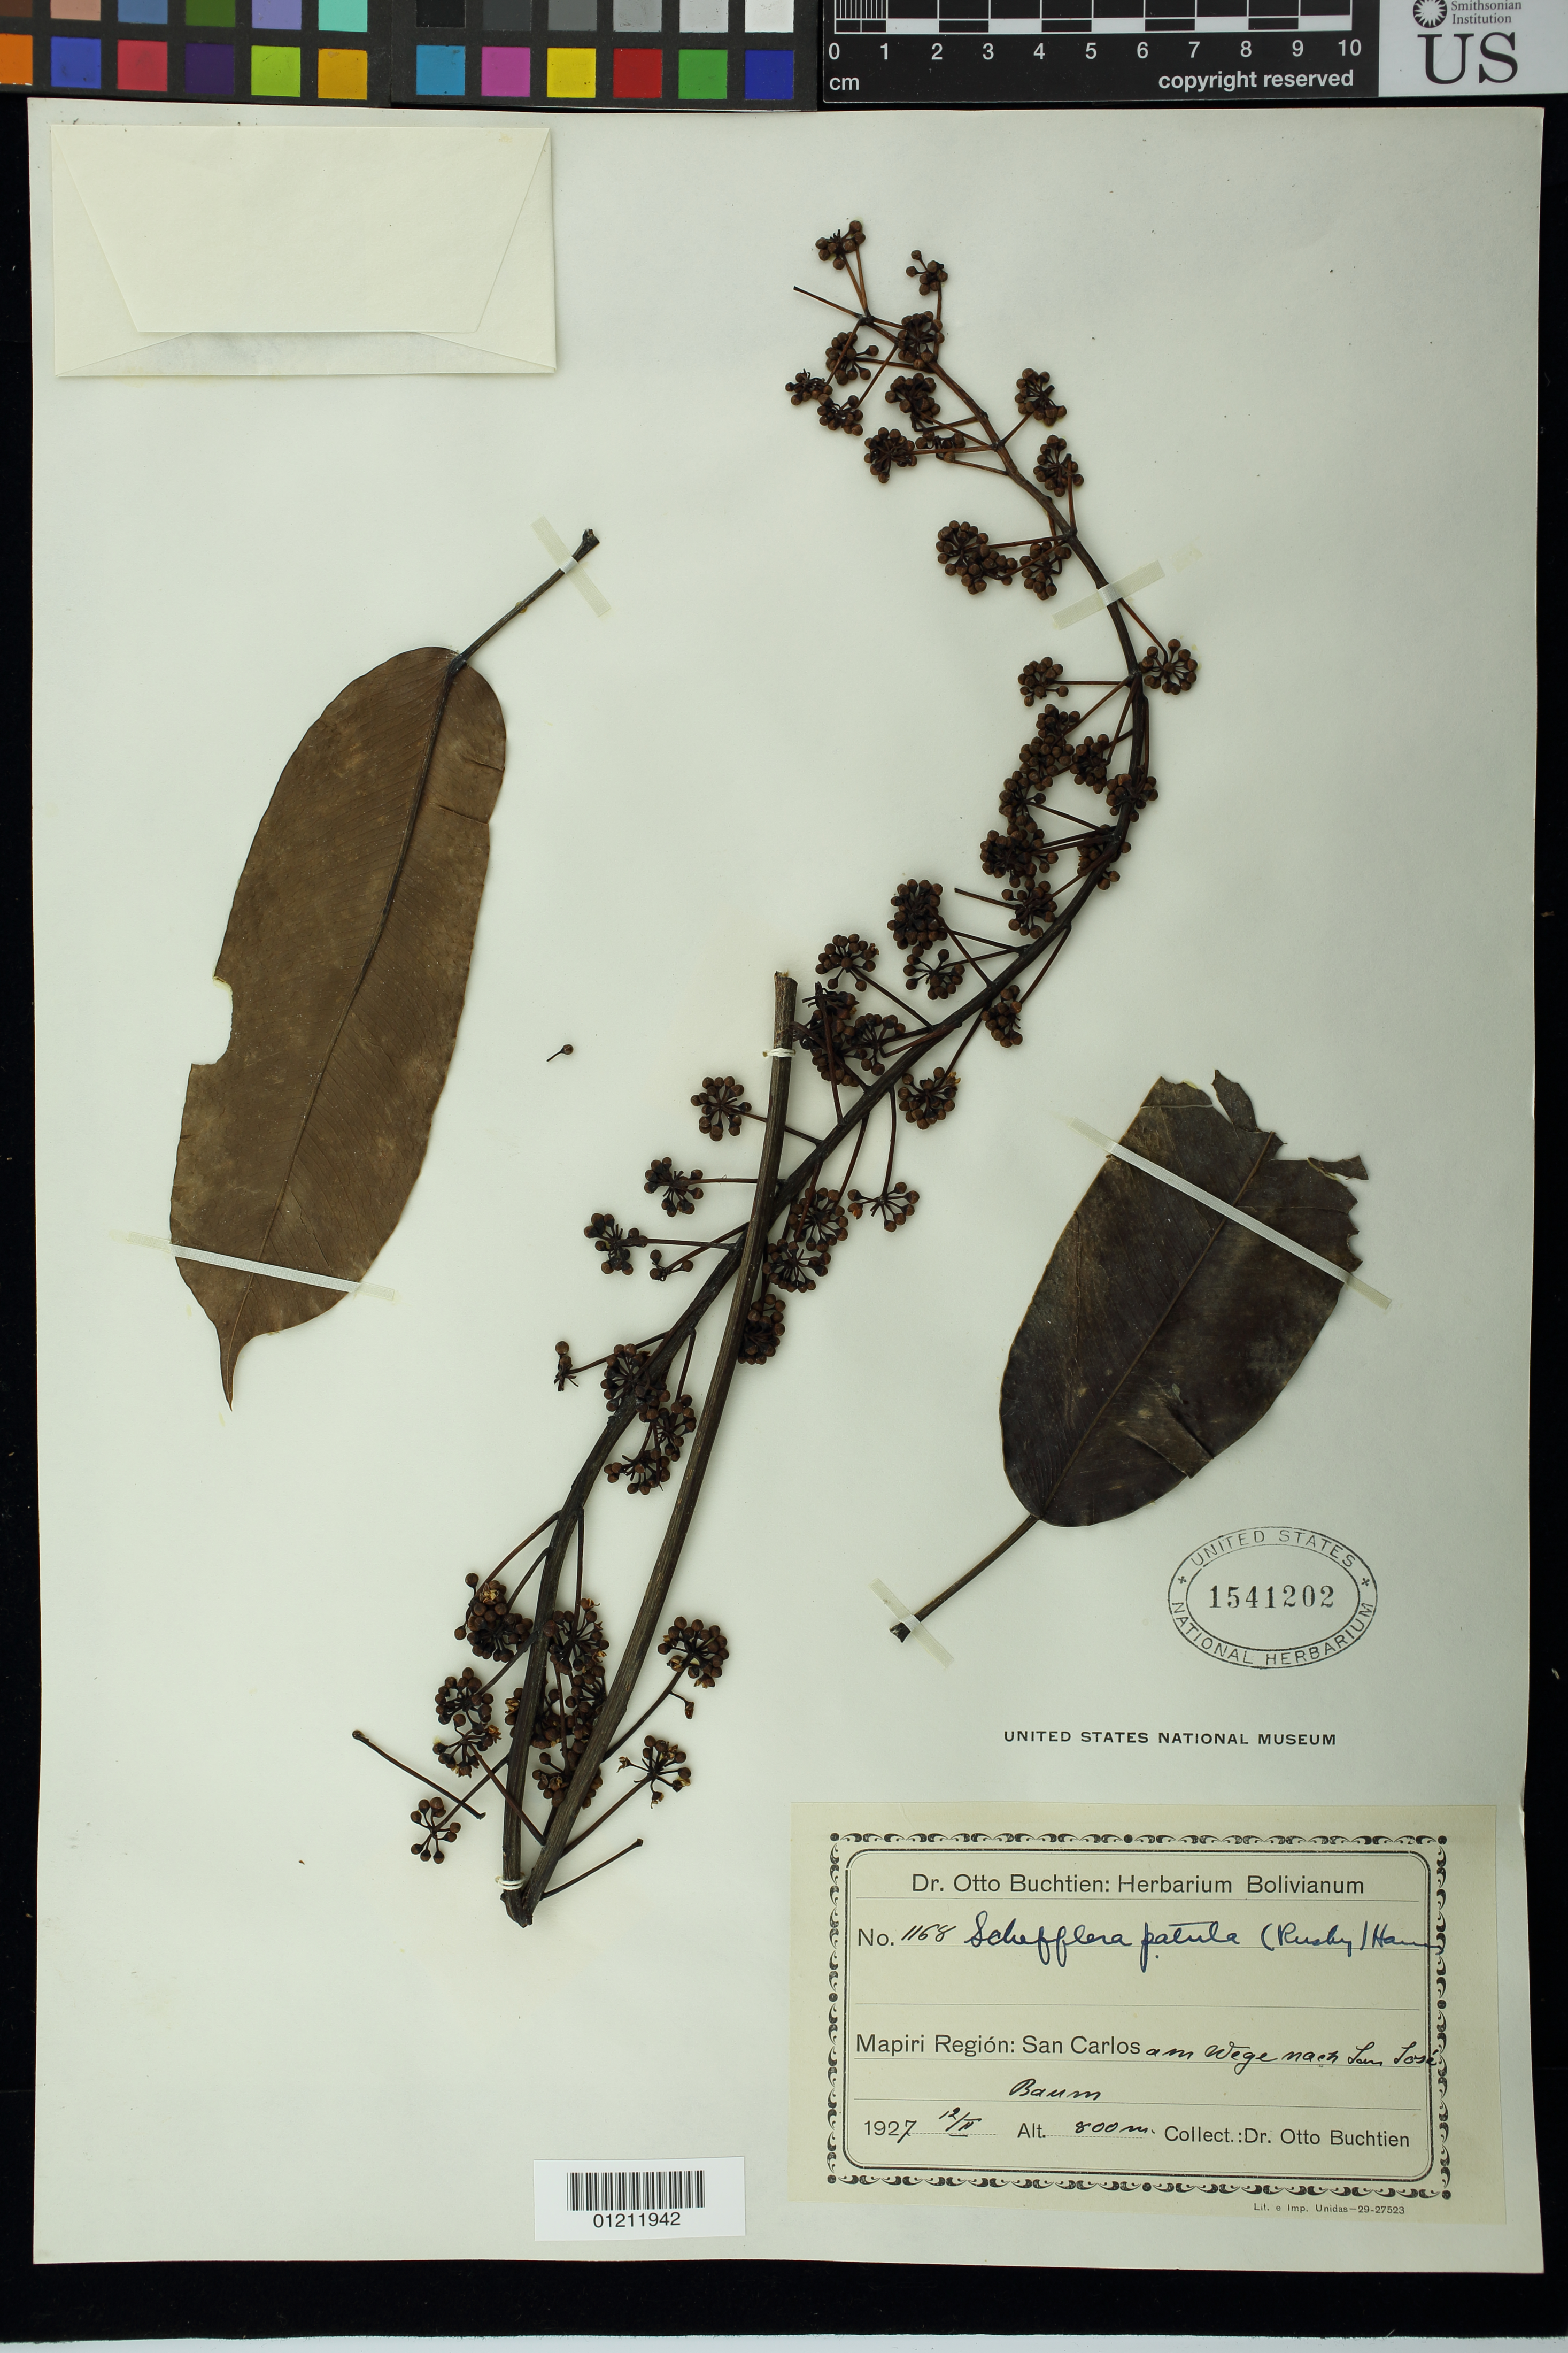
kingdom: Plantae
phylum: Tracheophyta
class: Magnoliopsida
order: Apiales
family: Araliaceae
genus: Schefflera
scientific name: Schefflera patula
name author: (Rusby) Harms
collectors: O. Buchtien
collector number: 1168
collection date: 1927-02-12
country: Bolivia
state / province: La Paz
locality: Mapiri Región: San Carlos am wege nach San José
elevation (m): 800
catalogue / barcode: US 1541202